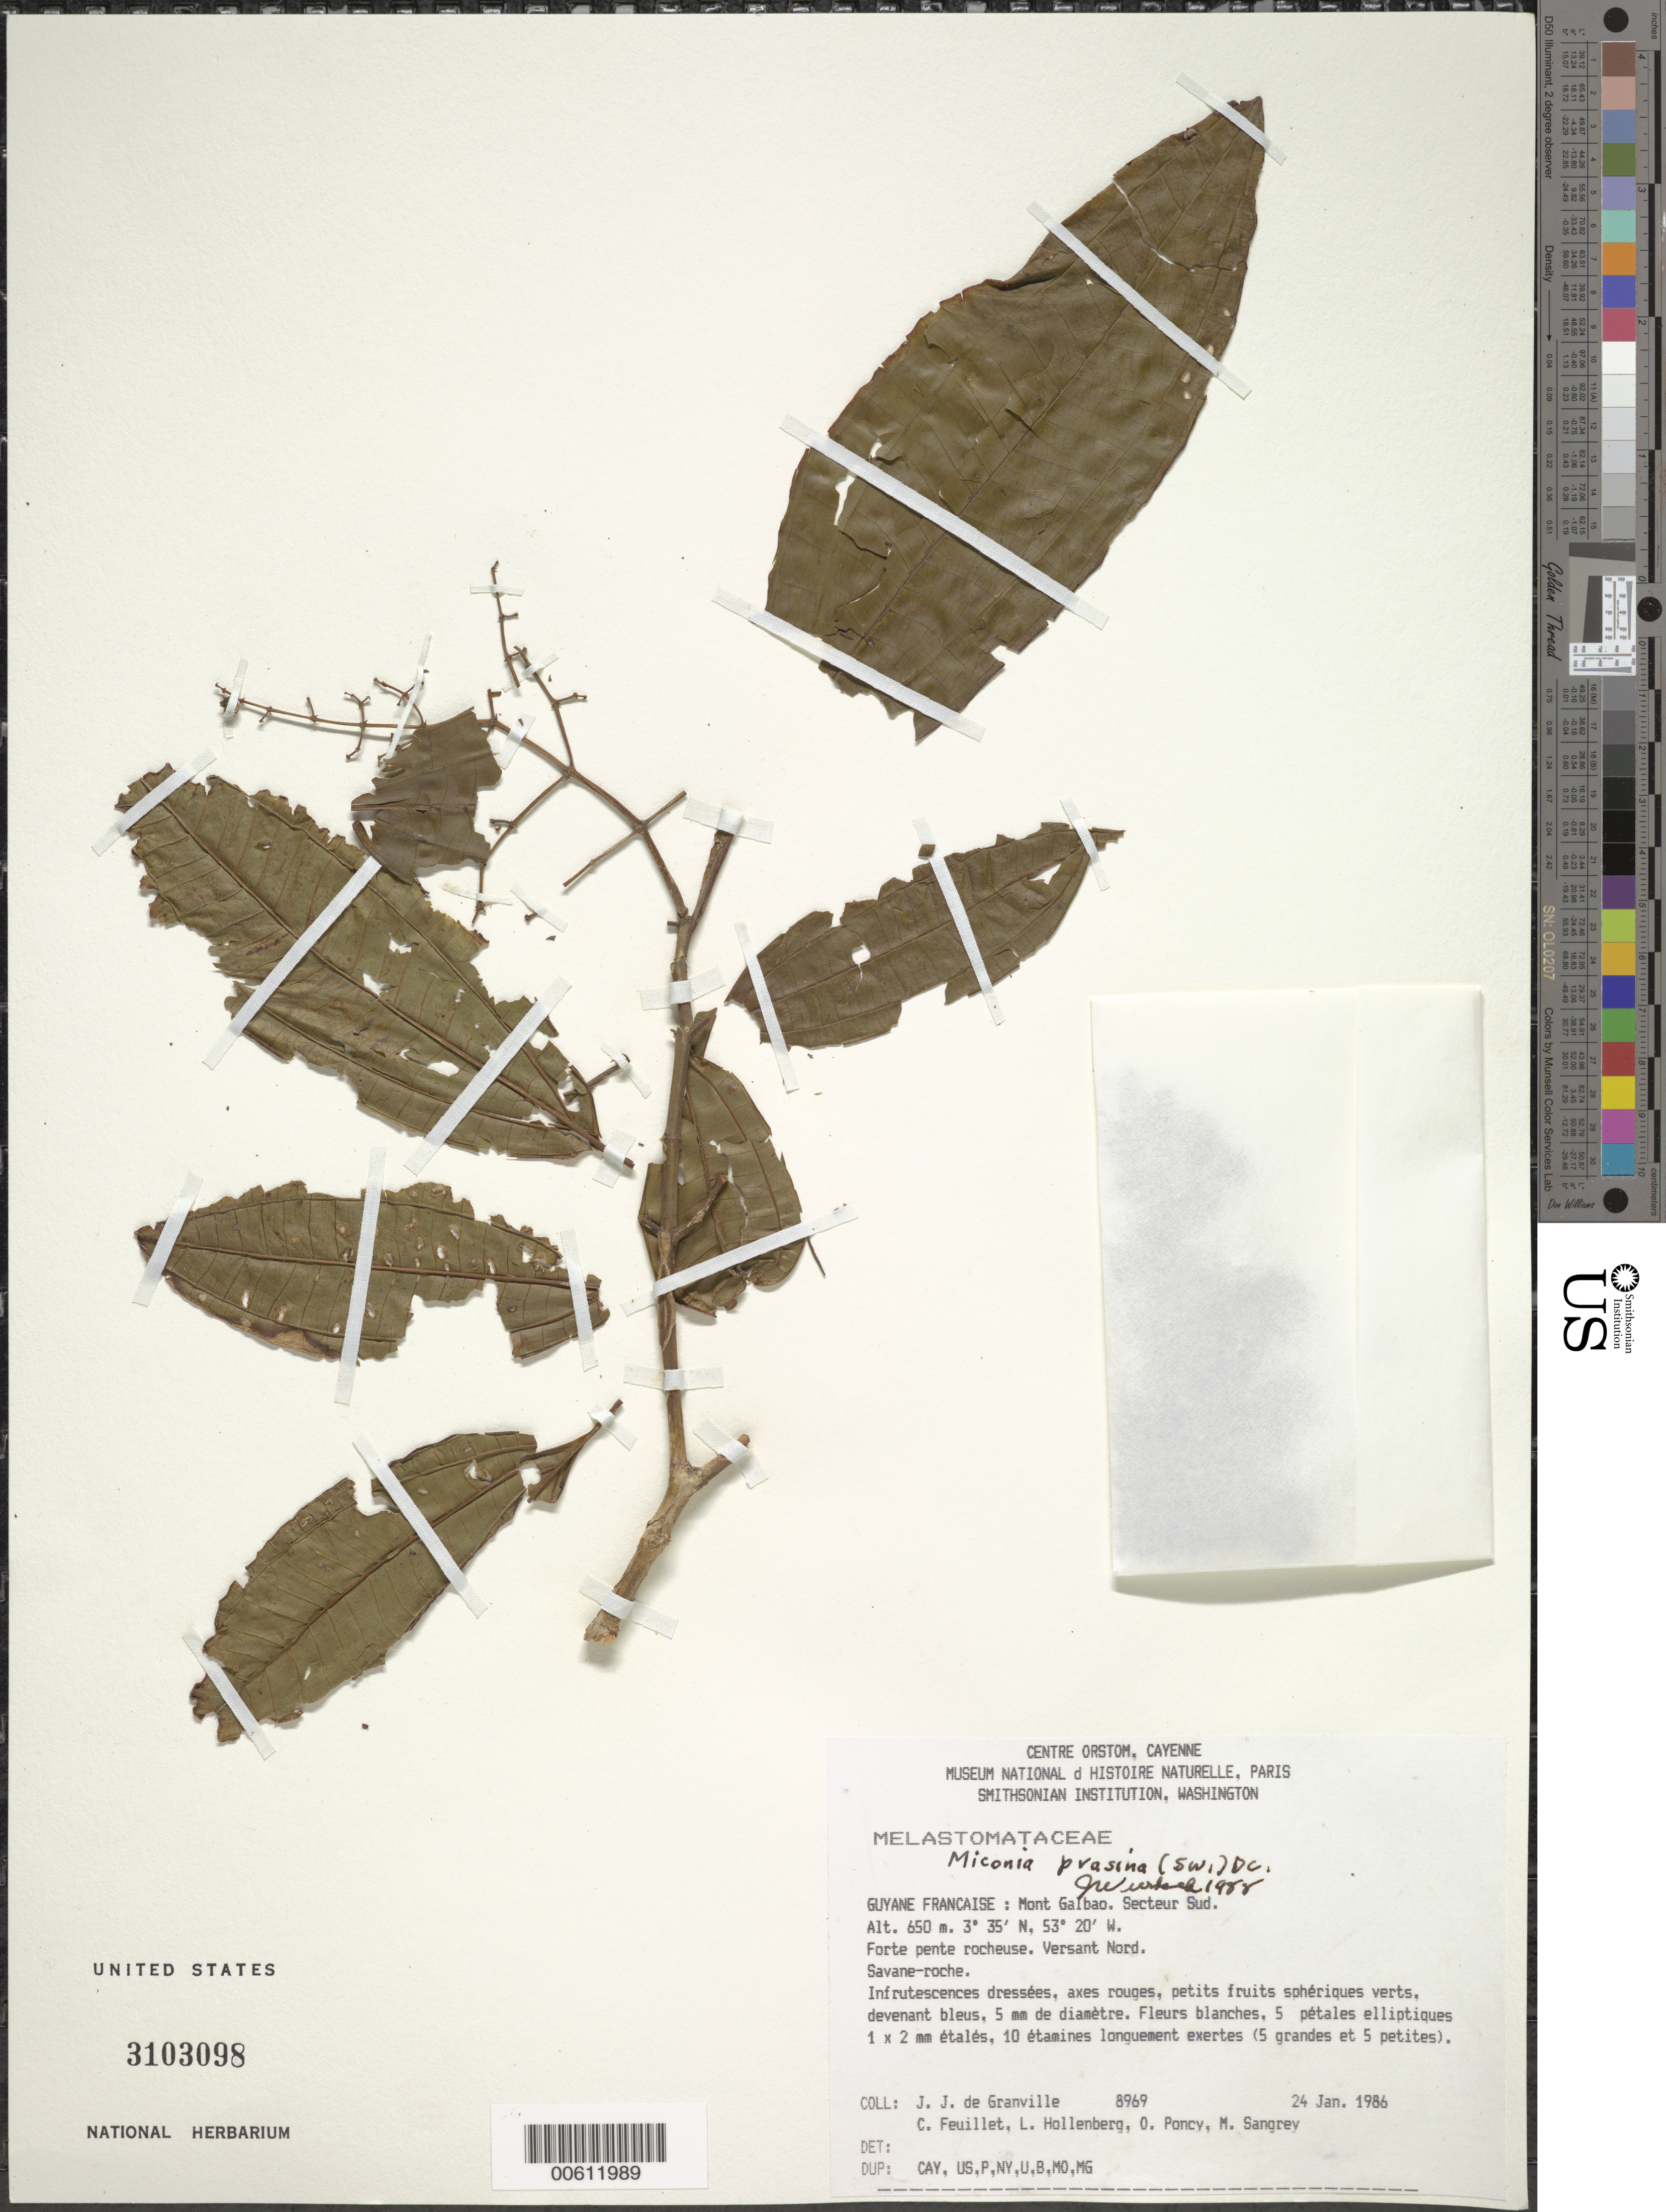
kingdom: Plantae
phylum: Tracheophyta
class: Magnoliopsida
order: Myrtales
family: Melastomataceae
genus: Miconia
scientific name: Miconia prasina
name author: (Sw.) DC.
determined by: Wurdack, John J., (US), US (UNITED STATES)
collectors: J.-J. de Granville, C. Feuillet, L. Hollenberg, O. Poncy & M. S. Sangrey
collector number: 8969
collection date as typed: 24-Jan-86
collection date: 1986-01-24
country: French Guiana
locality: Mont Galbao. Secteur Sud. Versant Nord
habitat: Savane-roche. Forte pente rocheuse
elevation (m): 650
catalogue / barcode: US 3103098